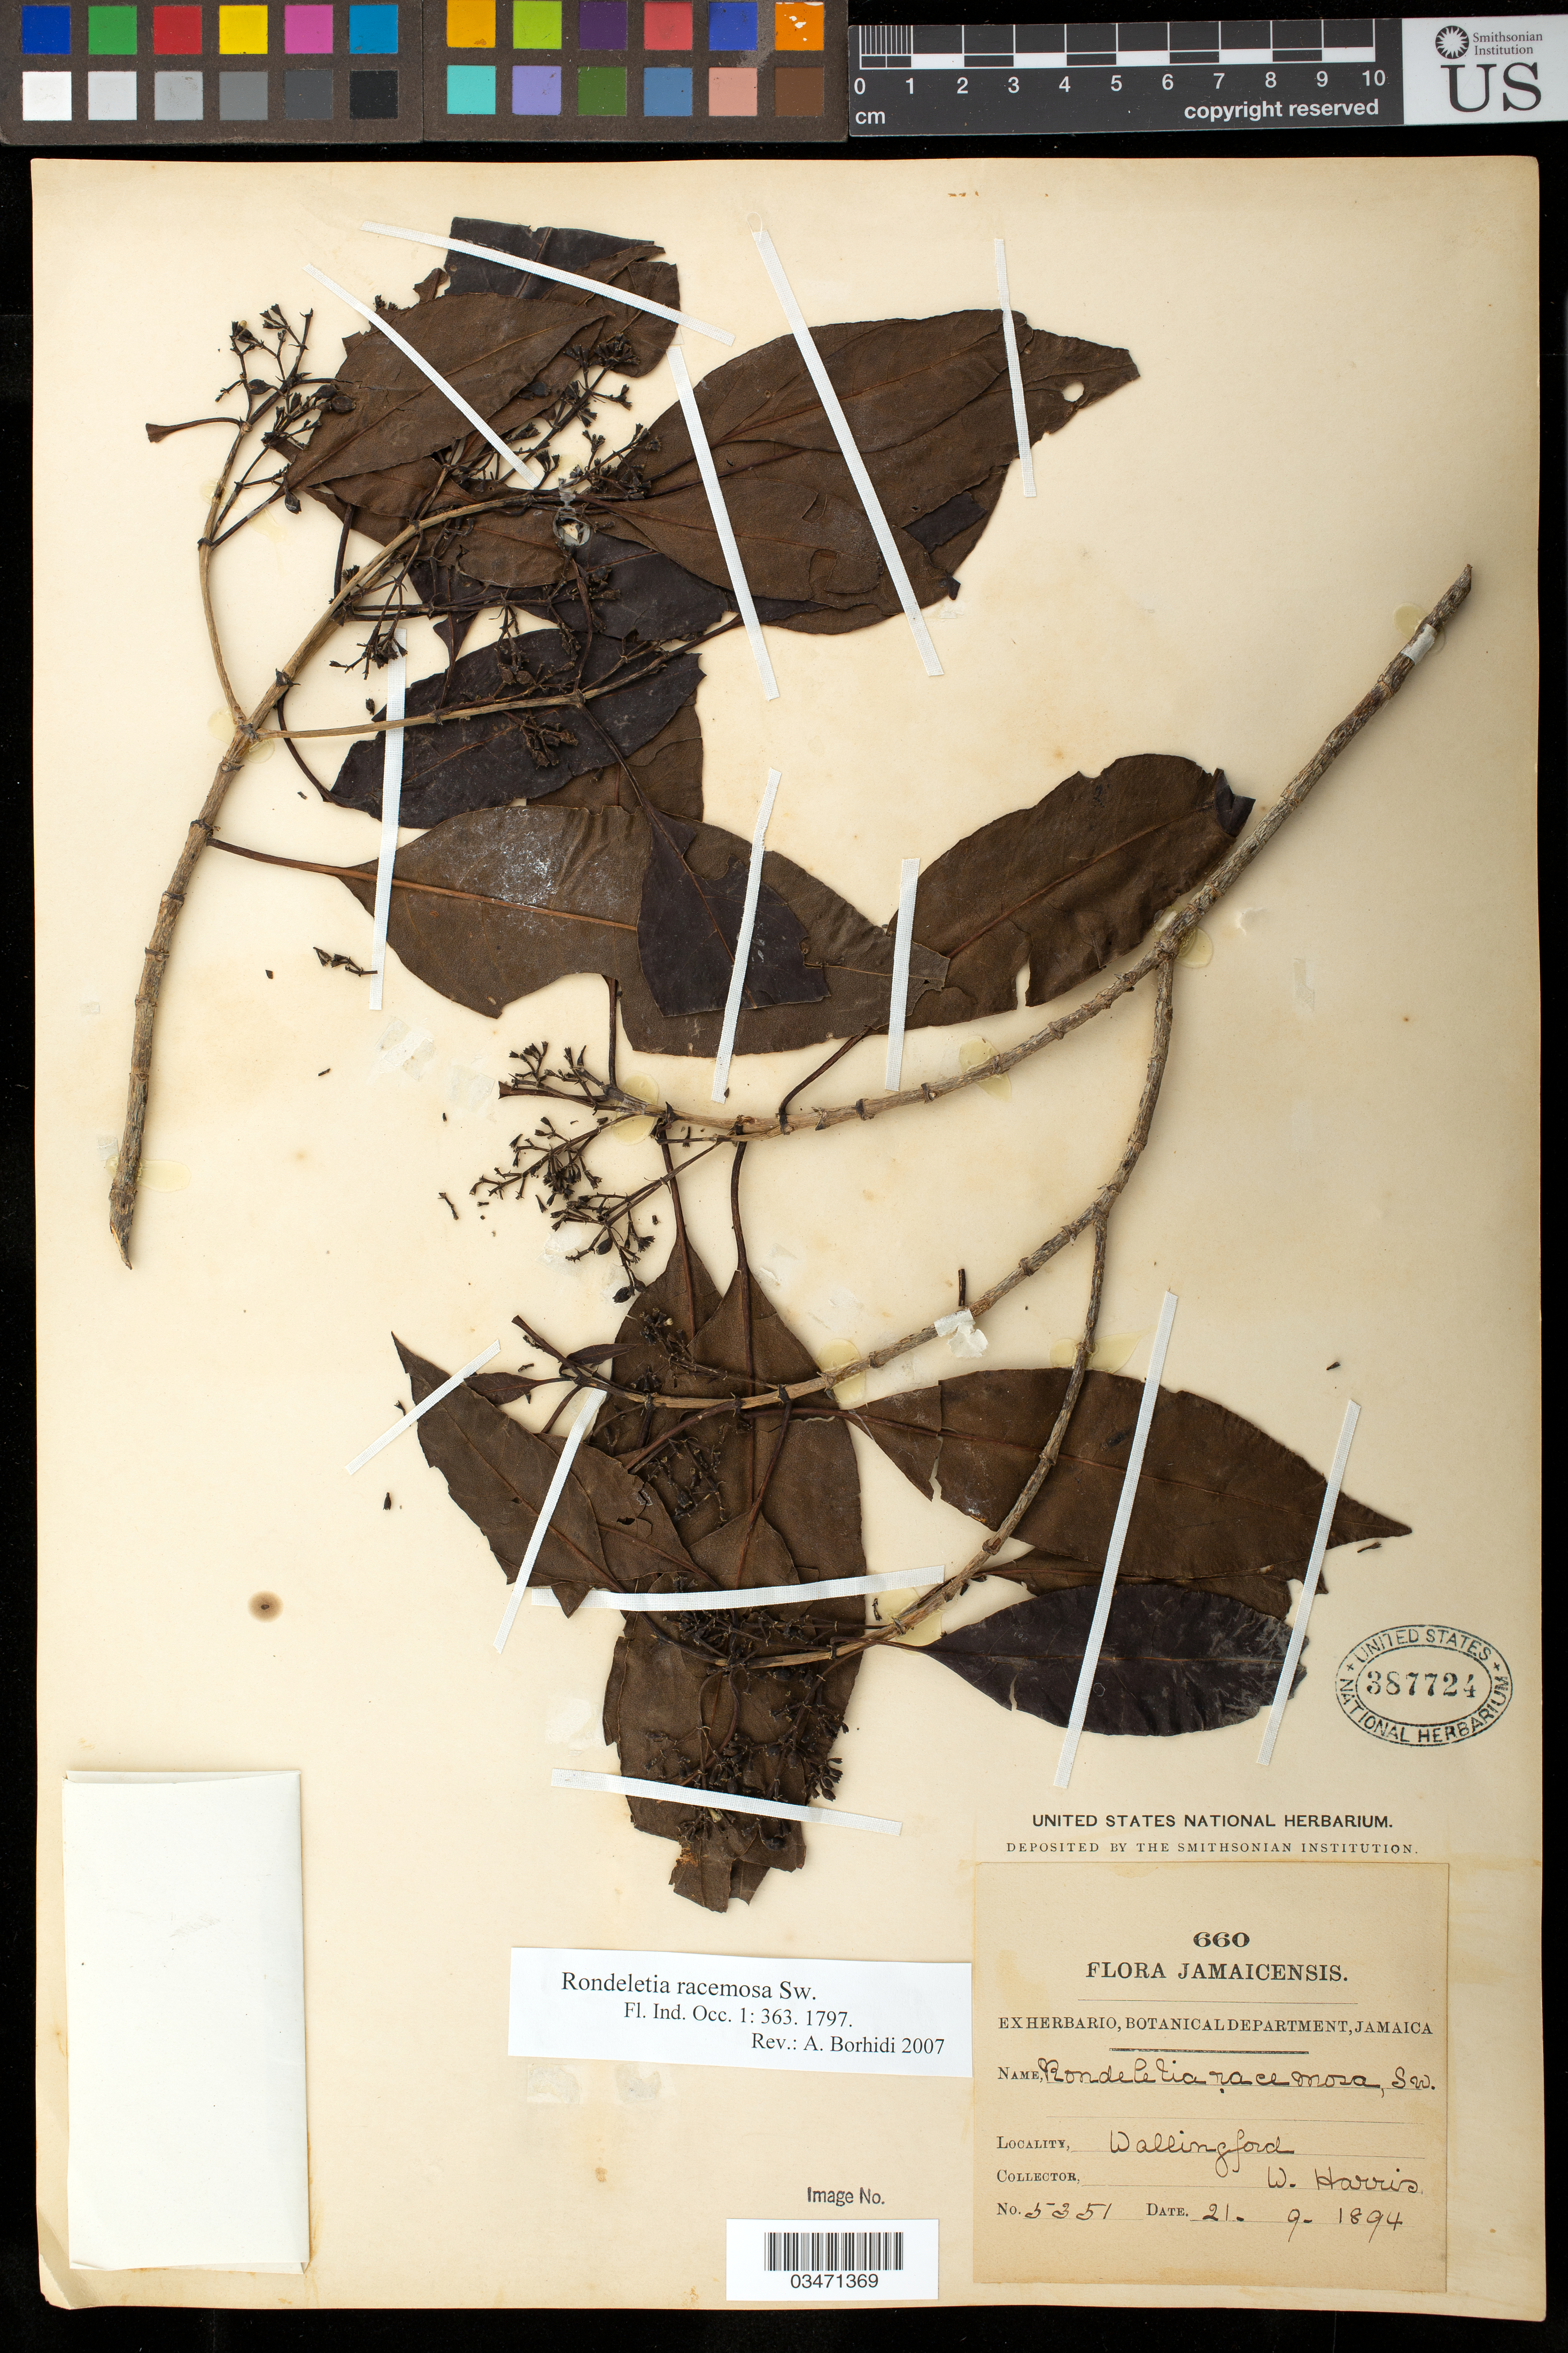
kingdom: Plantae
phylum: Tracheophyta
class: Magnoliopsida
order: Gentianales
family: Rubiaceae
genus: Rondeletia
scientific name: Rondeletia racemosa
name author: Sw.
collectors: W. H. Harris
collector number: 5331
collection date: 1894-09-21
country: Jamaica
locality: Wallingford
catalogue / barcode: US 387724